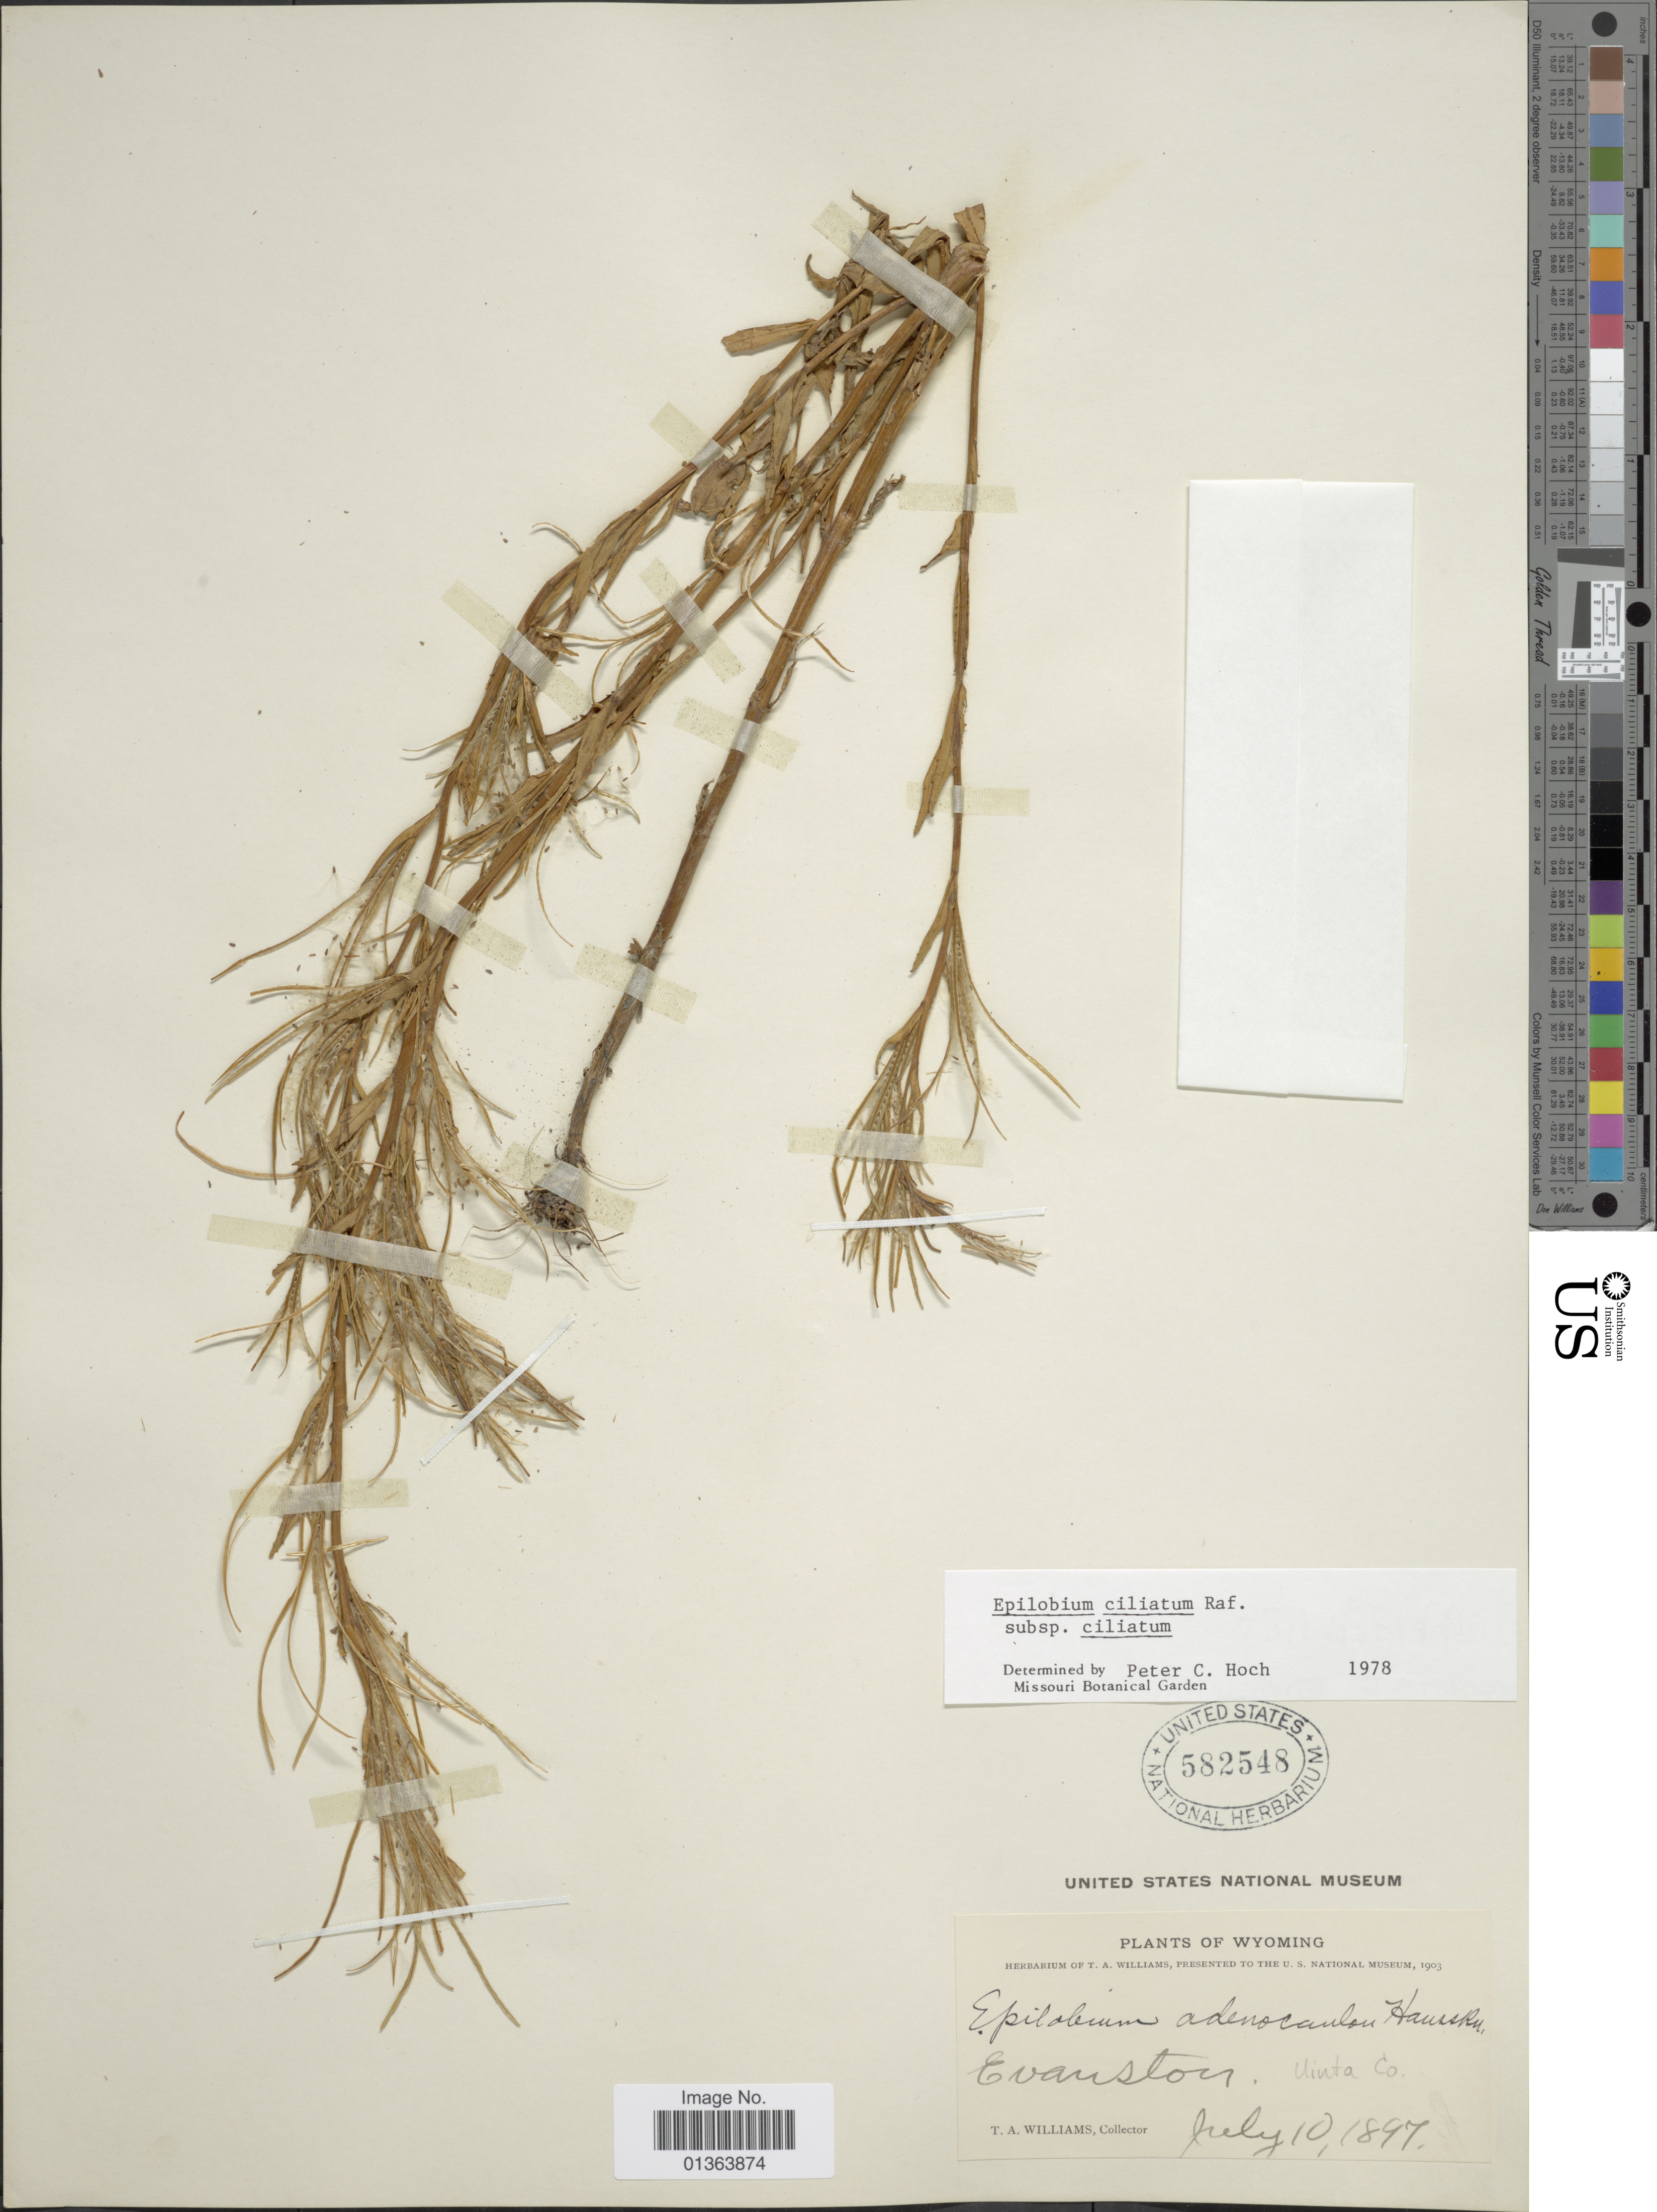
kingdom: Plantae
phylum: Tracheophyta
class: Magnoliopsida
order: Myrtales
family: Onagraceae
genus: Epilobium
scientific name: Epilobium ciliatum subsp. ciliatum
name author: Raf.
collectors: T. A. Williams (herbarium)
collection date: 1897-07-10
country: United States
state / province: Wyoming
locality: Evanston. Uinta Co.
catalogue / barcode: US 582548